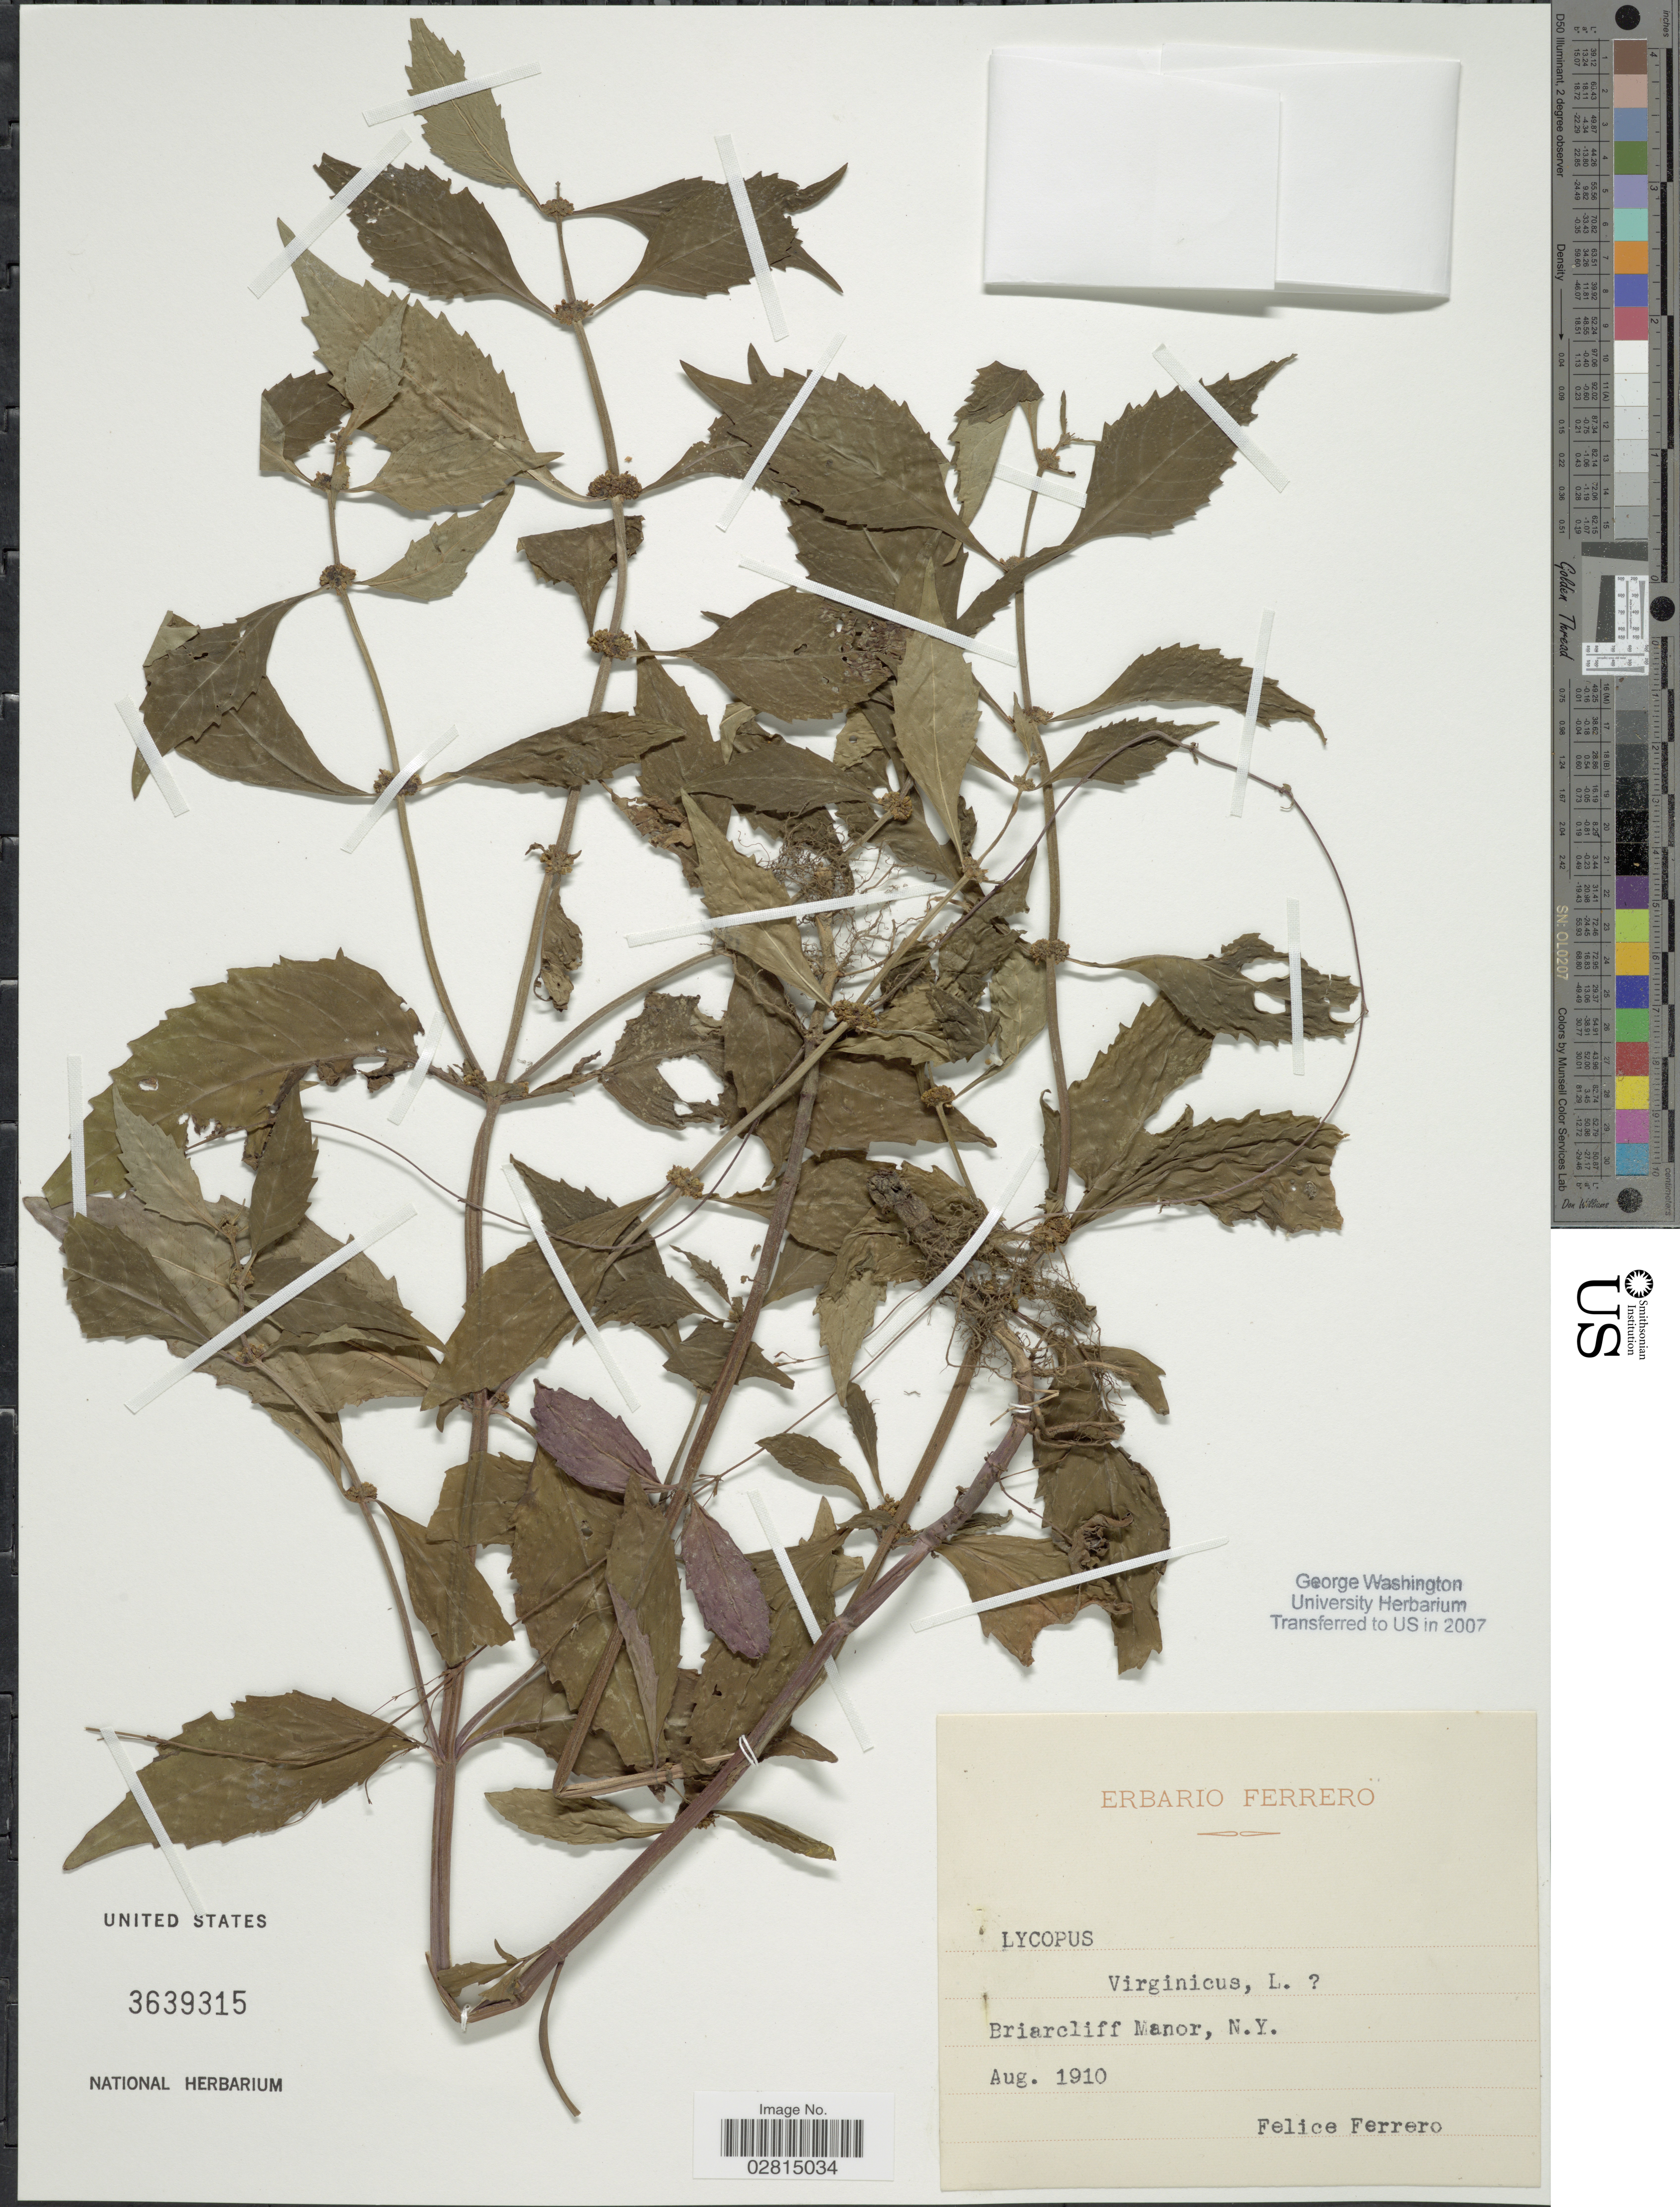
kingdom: Plantae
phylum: Tracheophyta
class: Magnoliopsida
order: Lamiales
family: Lamiaceae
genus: Lycopus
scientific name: Lycopus virginicus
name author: L.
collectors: F. Ferrero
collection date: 1910-08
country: United States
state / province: New York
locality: Briarcliff Manor, N.Y.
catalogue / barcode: US 3639315